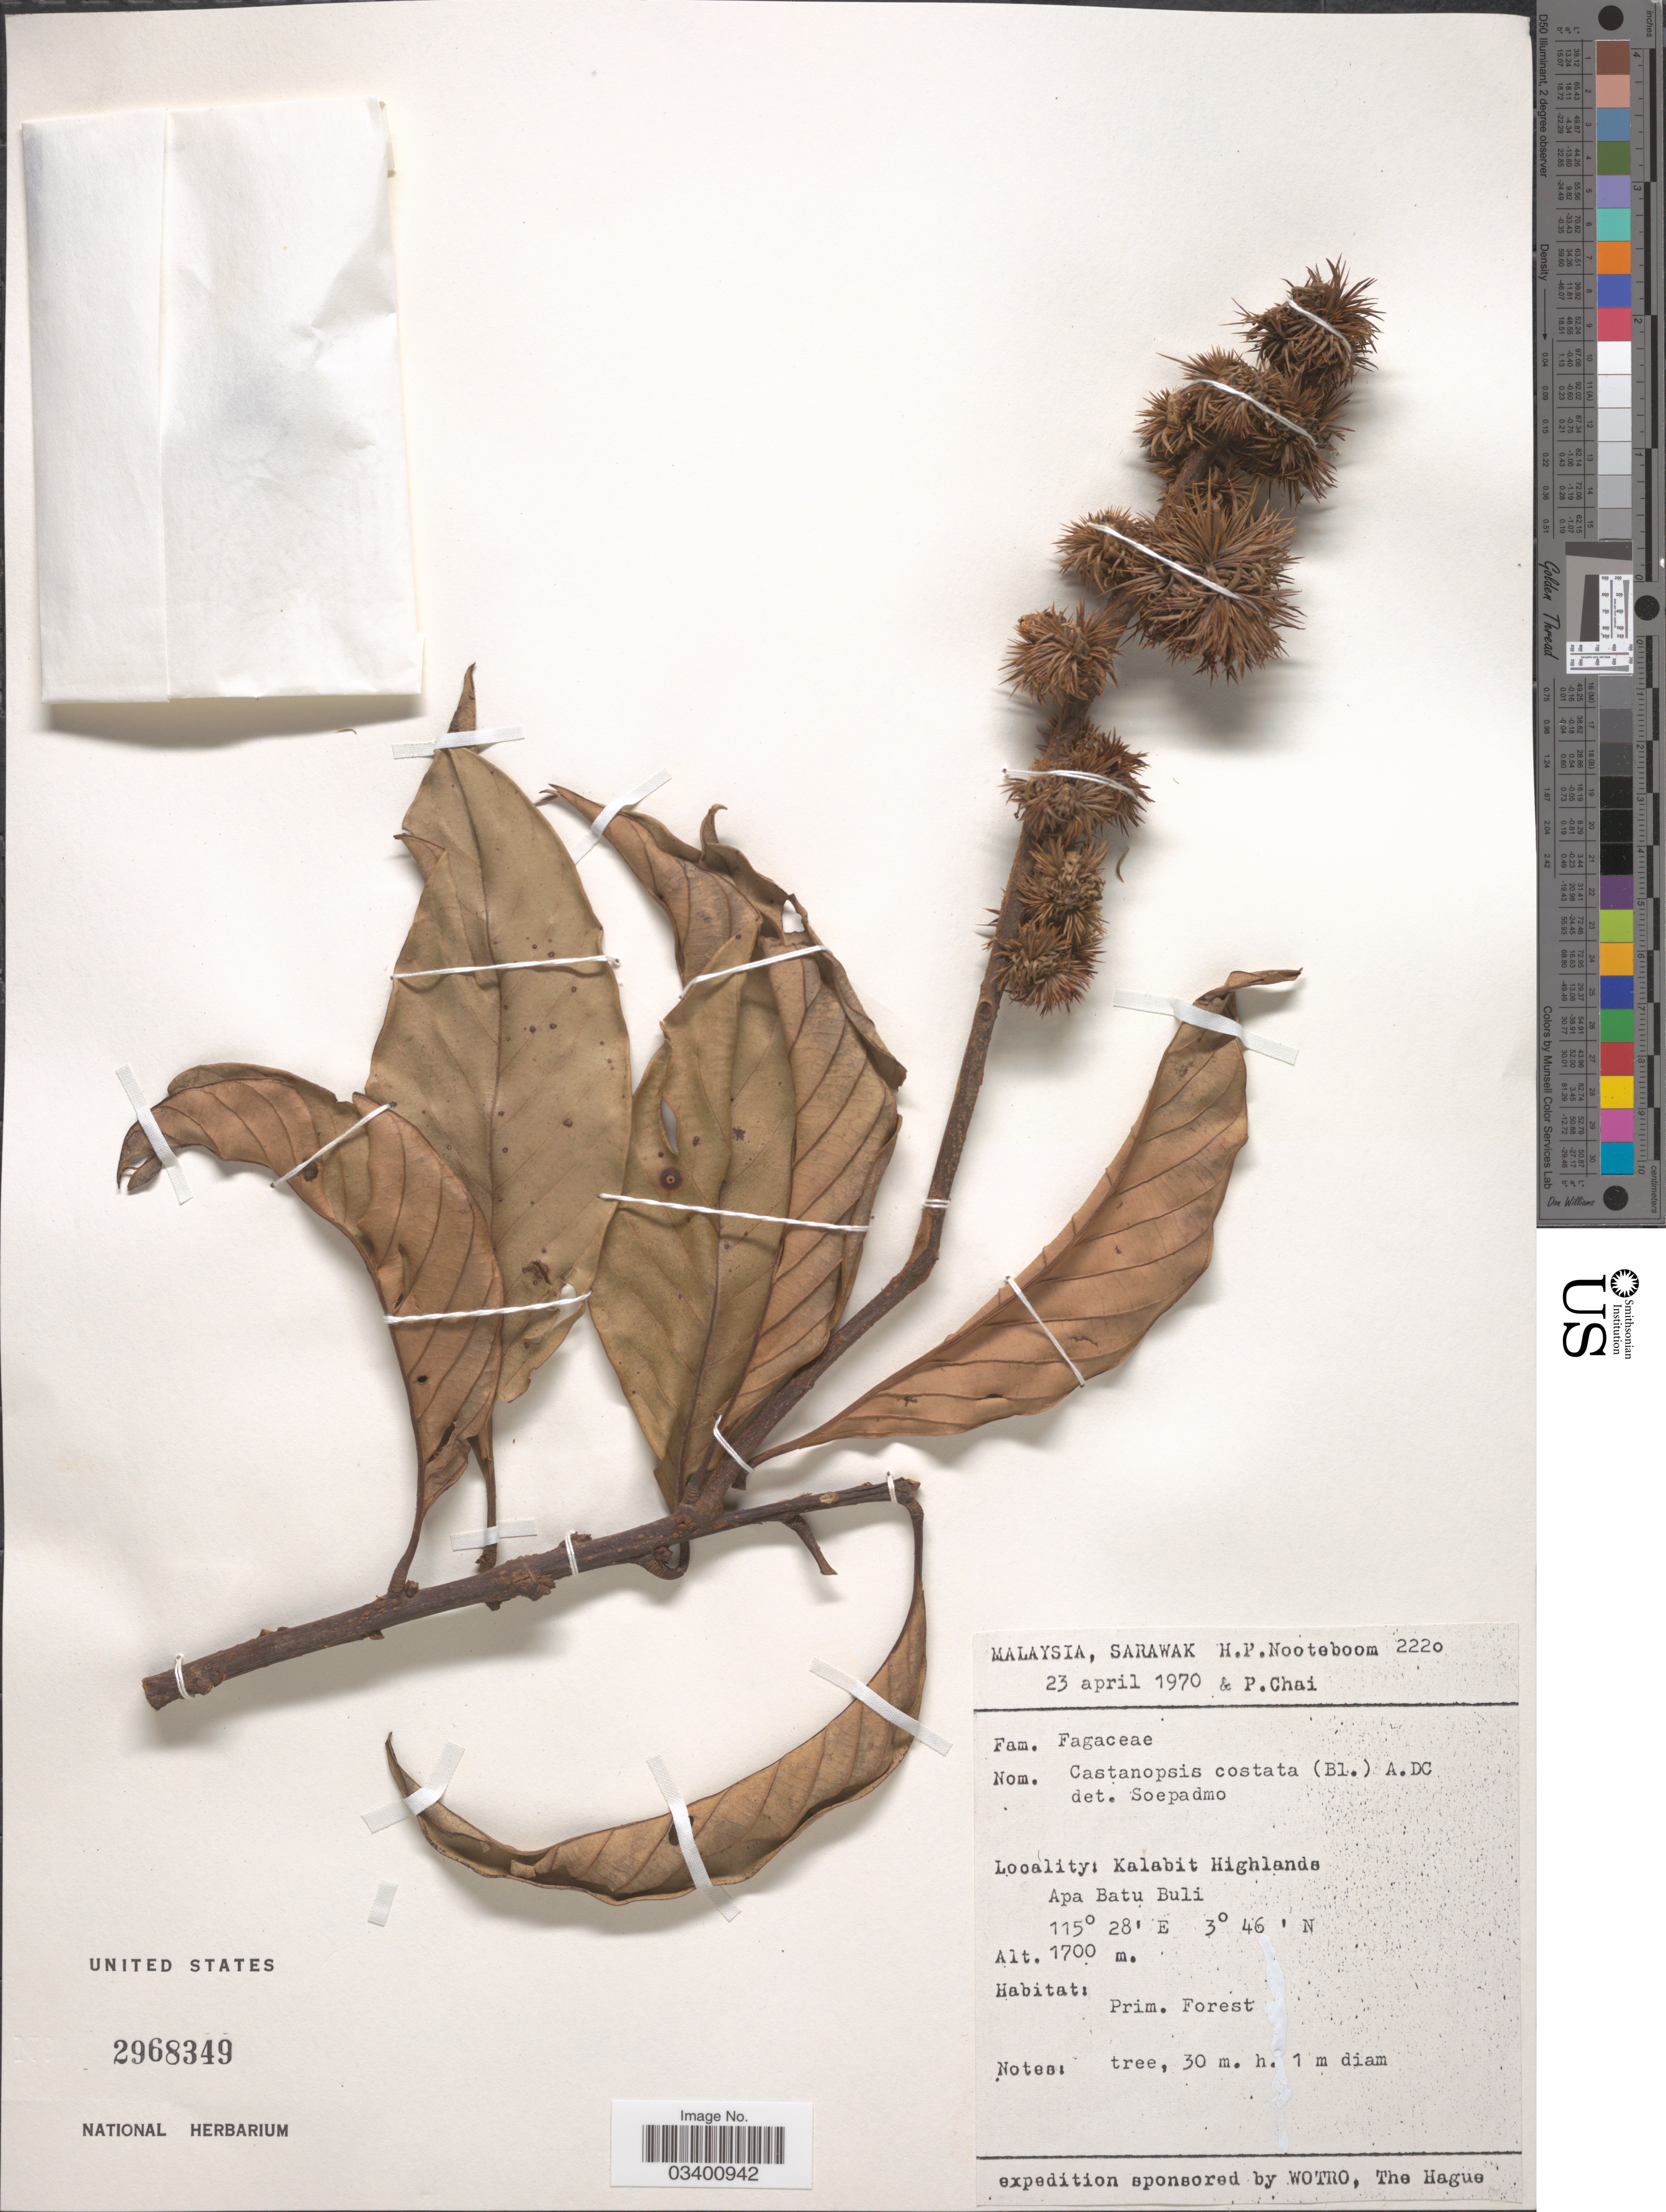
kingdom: Plantae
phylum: Tracheophyta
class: Magnoliopsida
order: Fagales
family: Fagaceae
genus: Castanopsis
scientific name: Castanopsis costata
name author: (Blume) A. DC.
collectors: H. P. Nooteboom & P. Chai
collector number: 2220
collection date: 1970-04-23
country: Malaysia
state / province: Sarawak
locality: Kalabit Highlands Apa Batu Buli.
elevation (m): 1700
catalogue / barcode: US 2968349